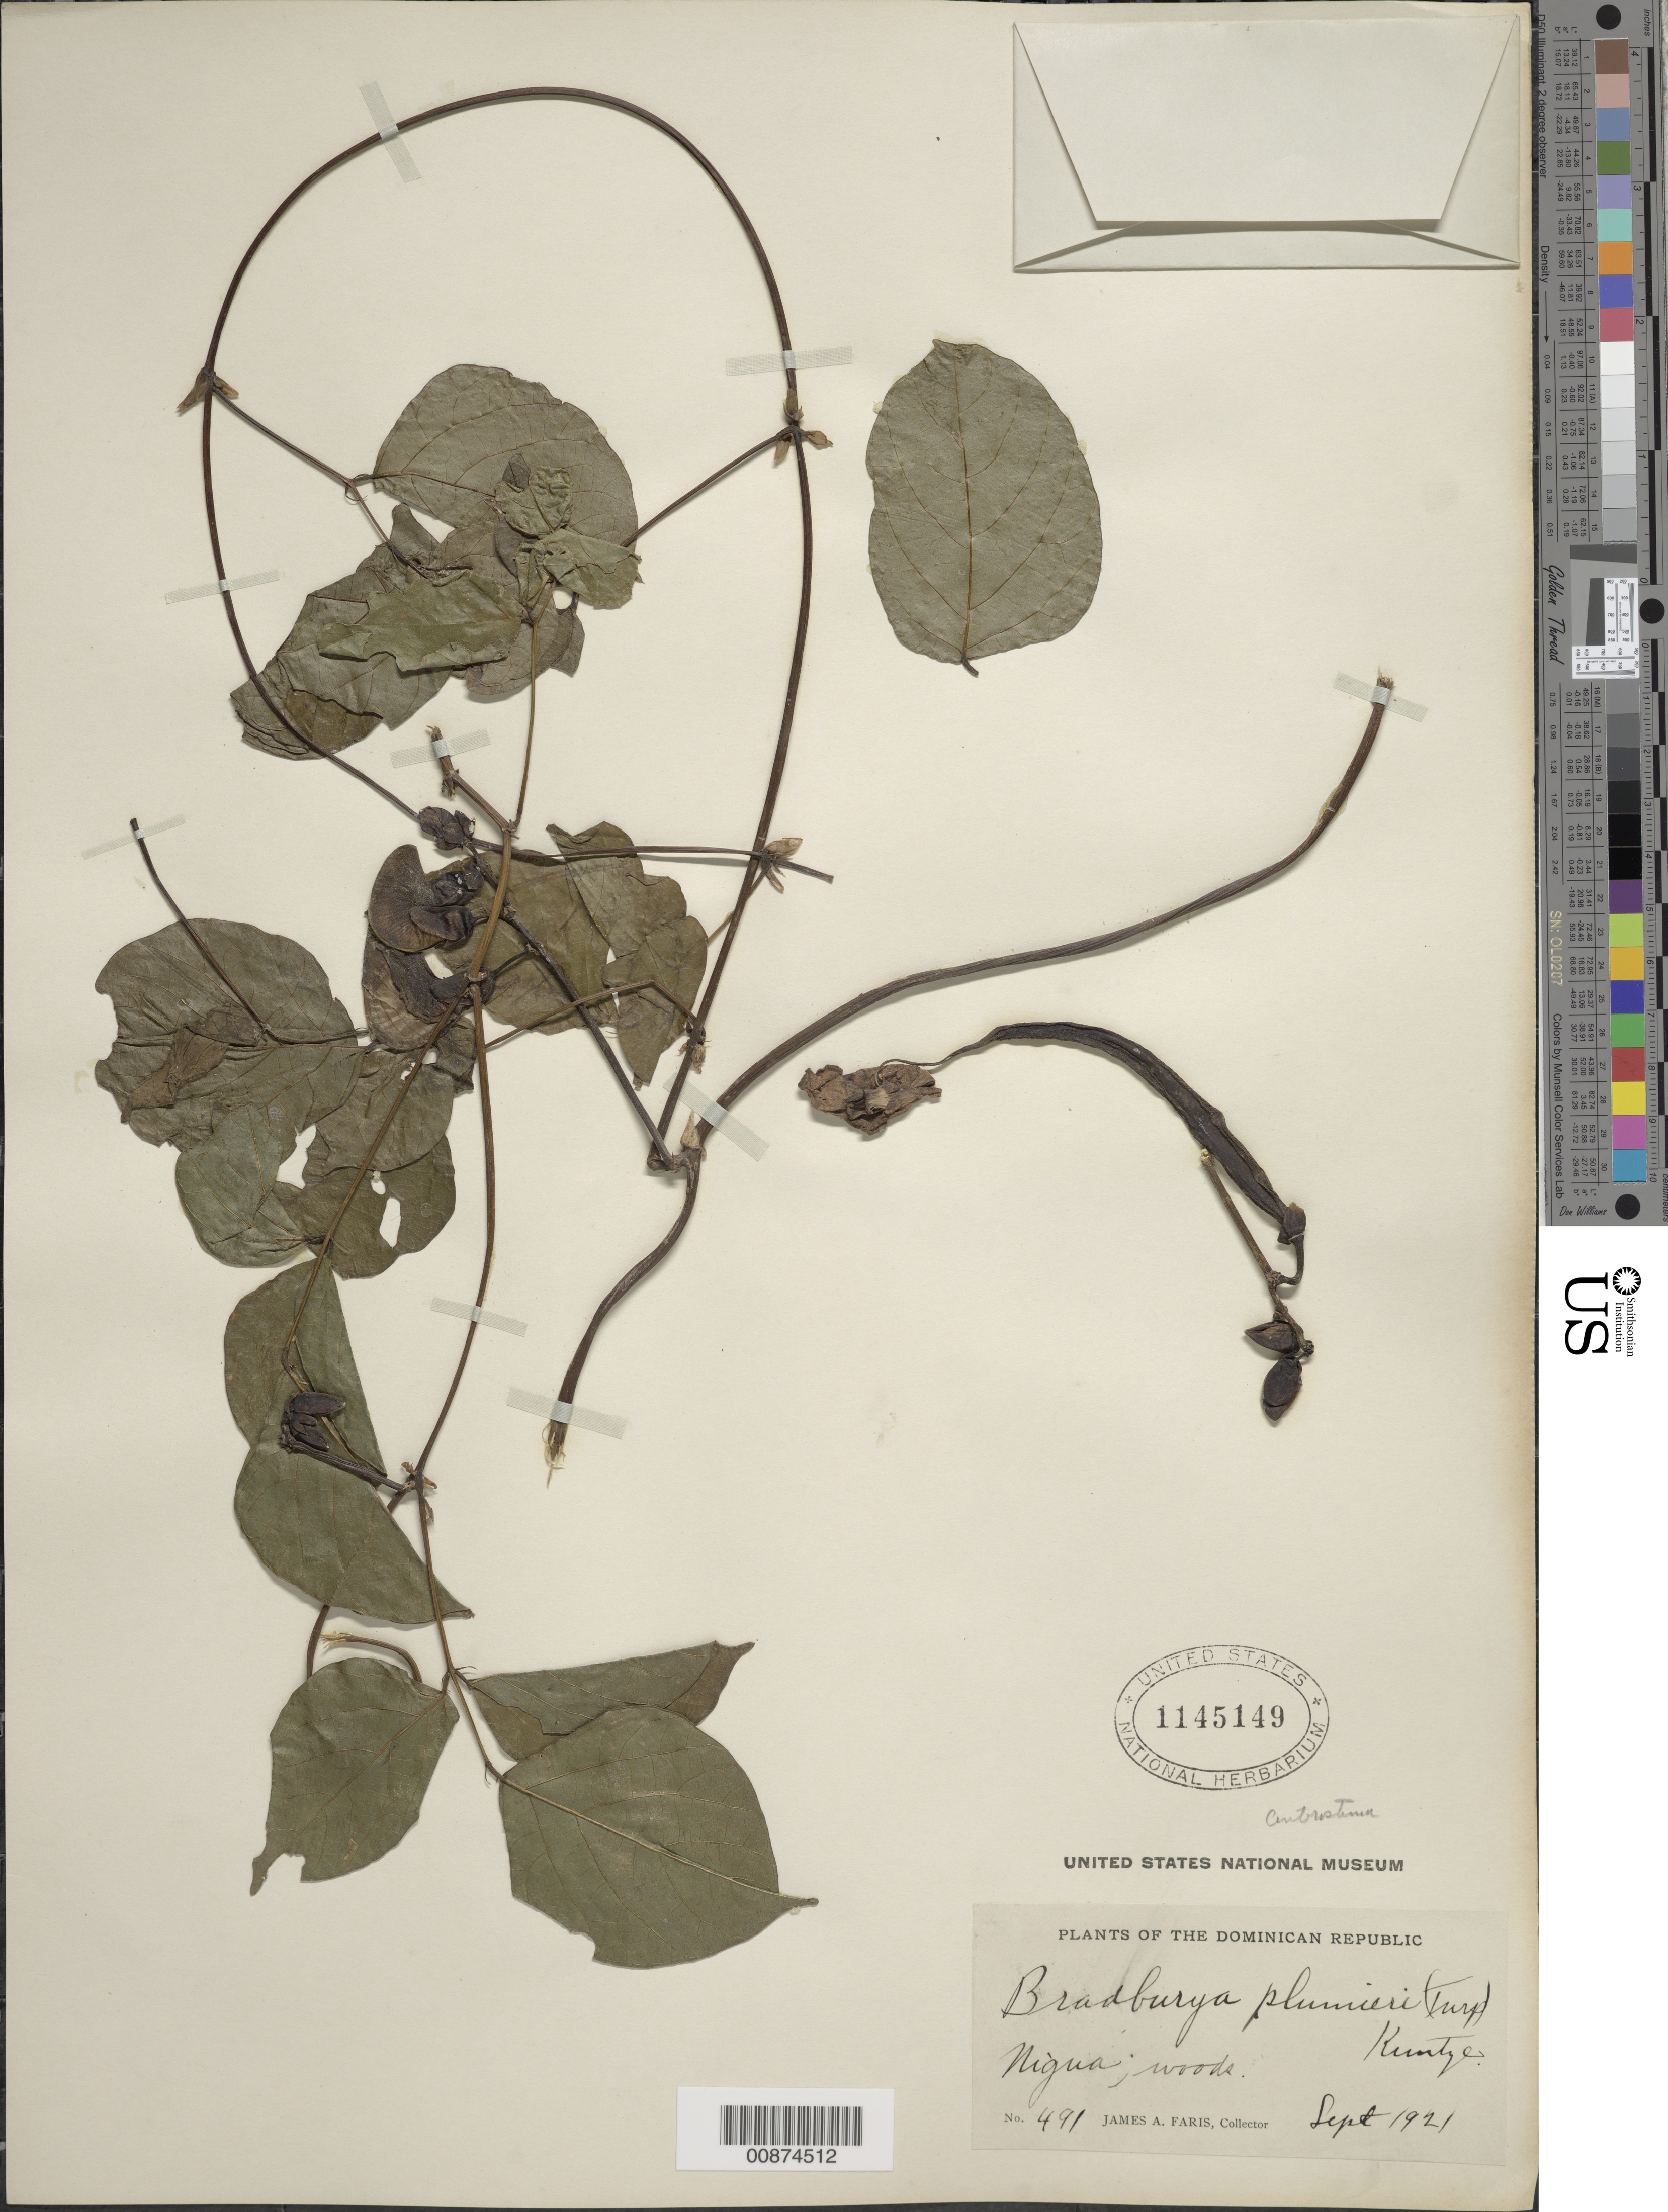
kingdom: Plantae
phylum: Tracheophyta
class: Magnoliopsida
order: Fabales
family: Fabaceae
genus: Centrosema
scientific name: Centrosema plumieri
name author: (Turpin ex Pers.) Benth.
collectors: J. Faris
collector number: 491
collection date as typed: Sep 1921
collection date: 1921-09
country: Dominican Republic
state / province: San Cristóbal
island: Hispaniola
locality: Nigua.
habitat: Woods.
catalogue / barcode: US 1145149